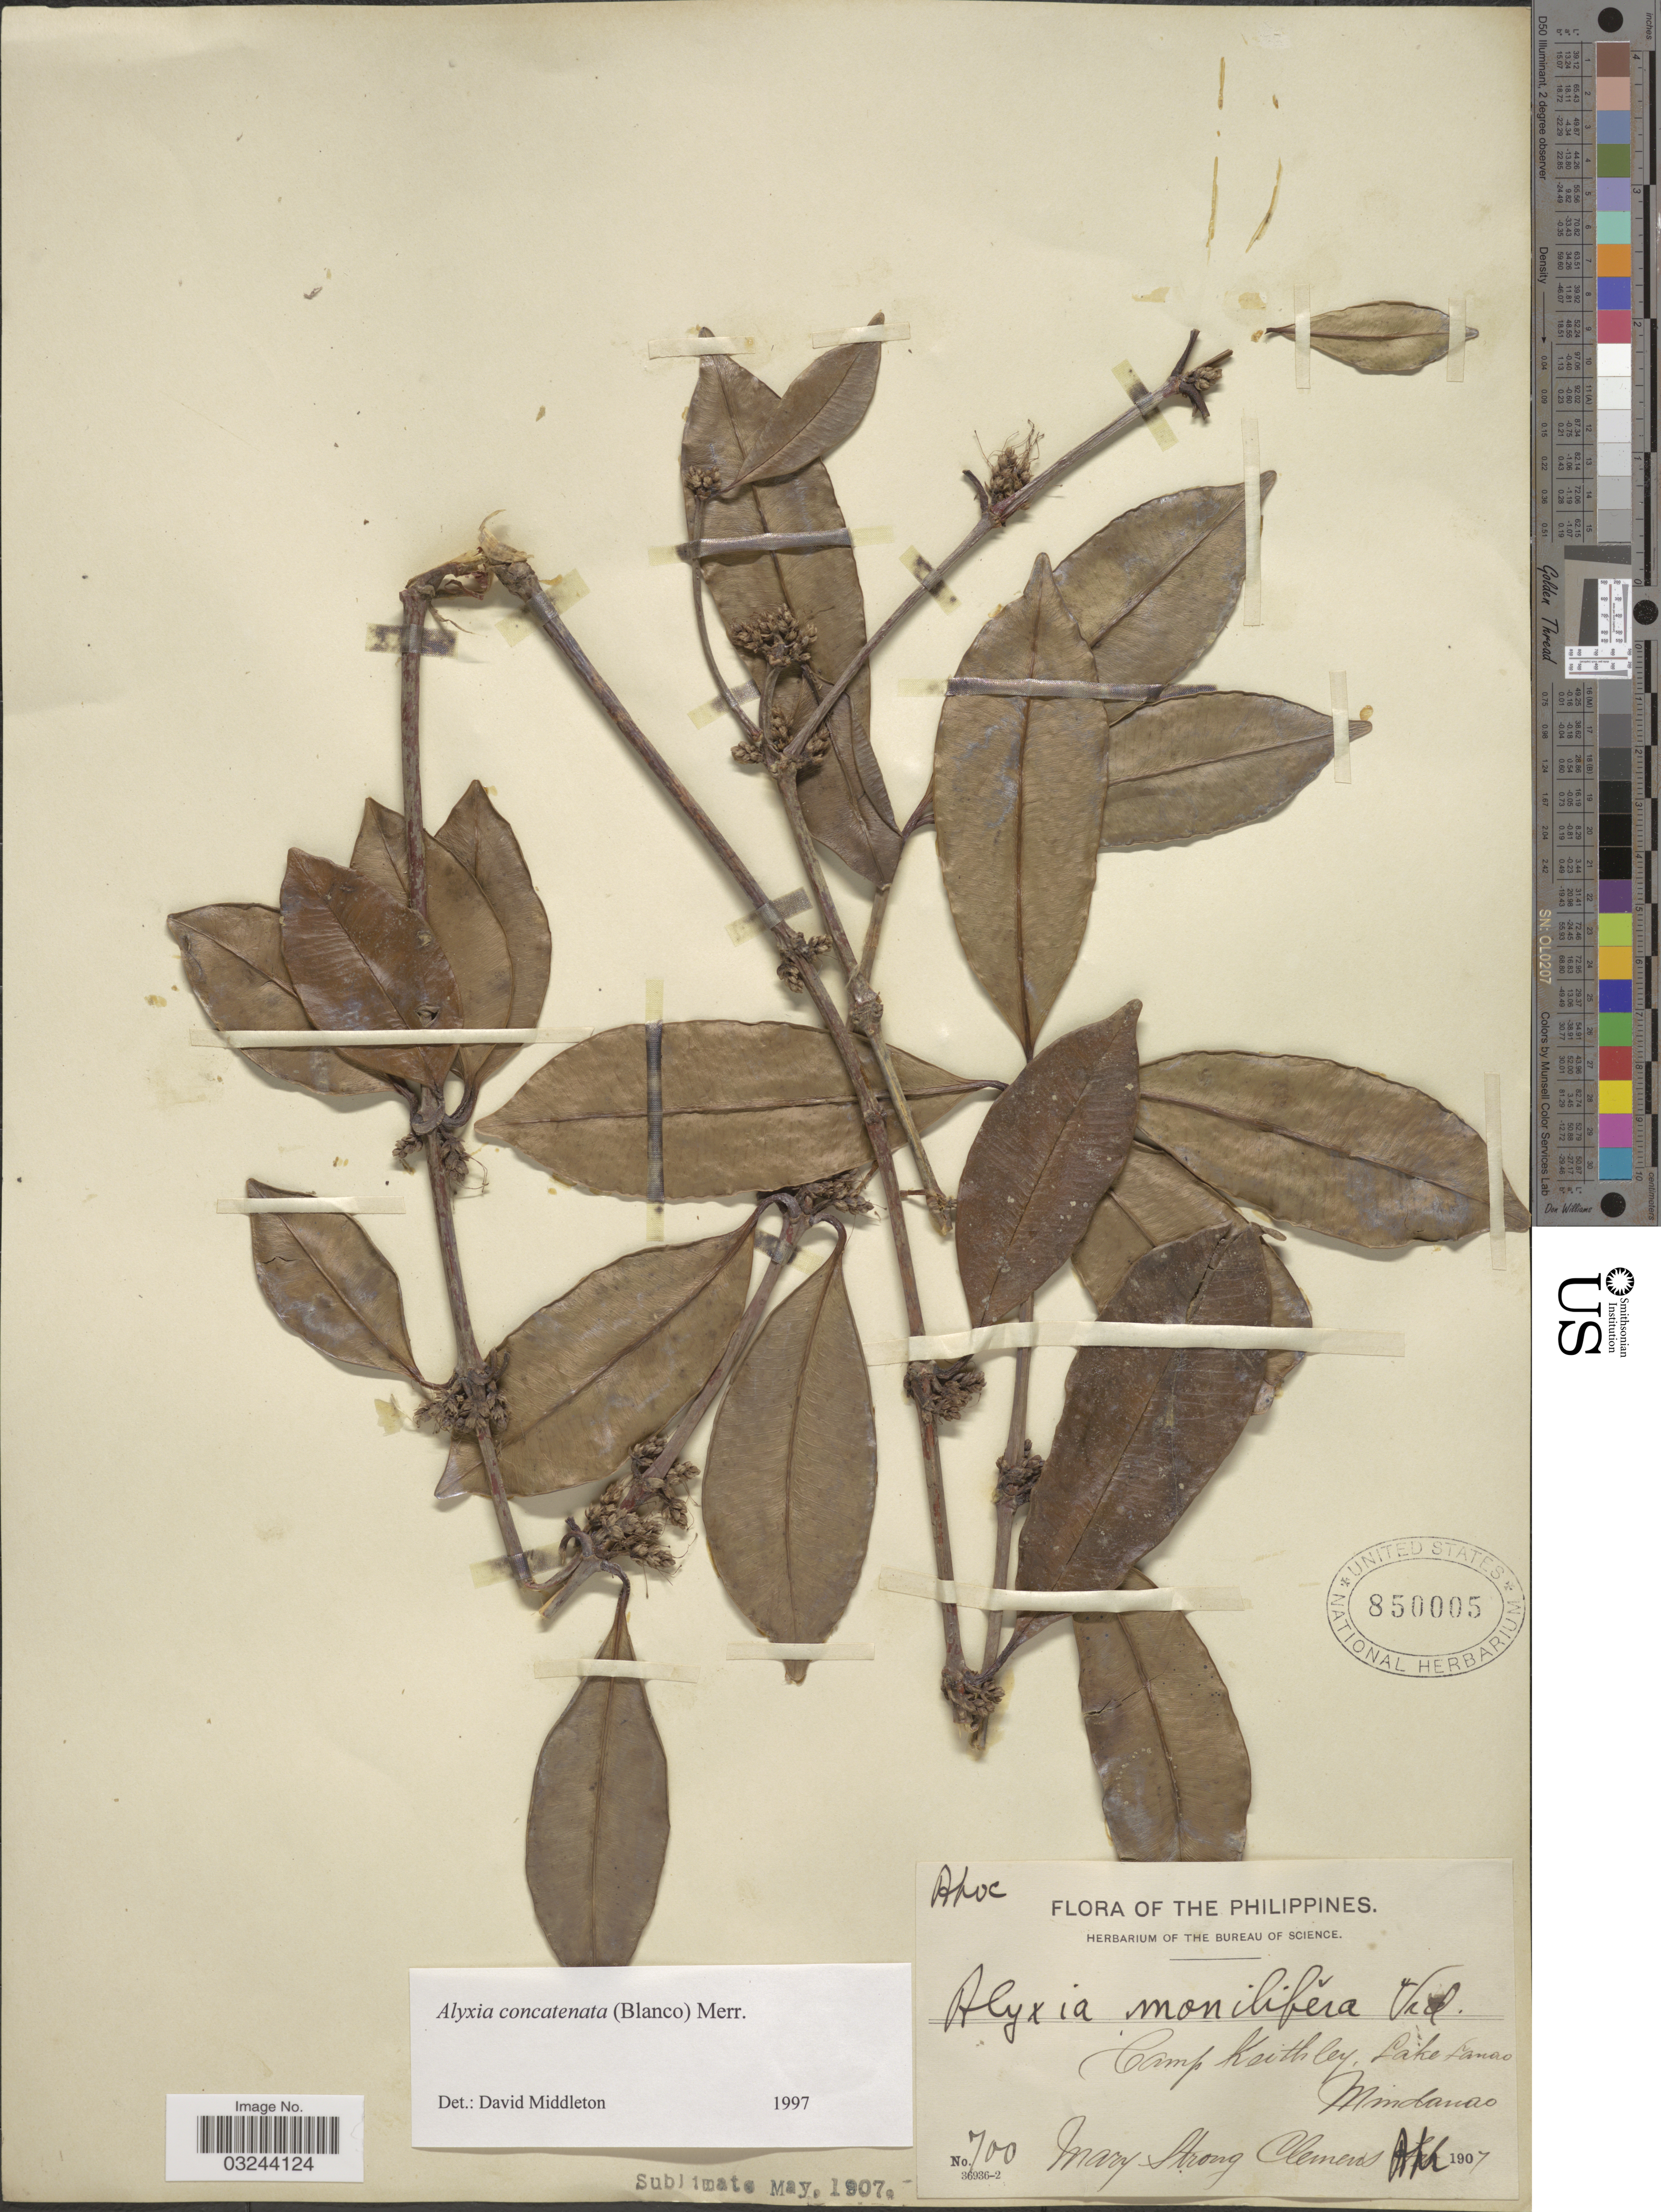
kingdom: Plantae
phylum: Tracheophyta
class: Magnoliopsida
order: Gentianales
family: Apocynaceae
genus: Alyxia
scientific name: Alyxia concatenata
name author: (Blanco) Merr.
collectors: M. S. Clemens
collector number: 700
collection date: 1907-04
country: Philippines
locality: Camp Keithley, Lake Lanao, Mindanao.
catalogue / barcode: US 850005